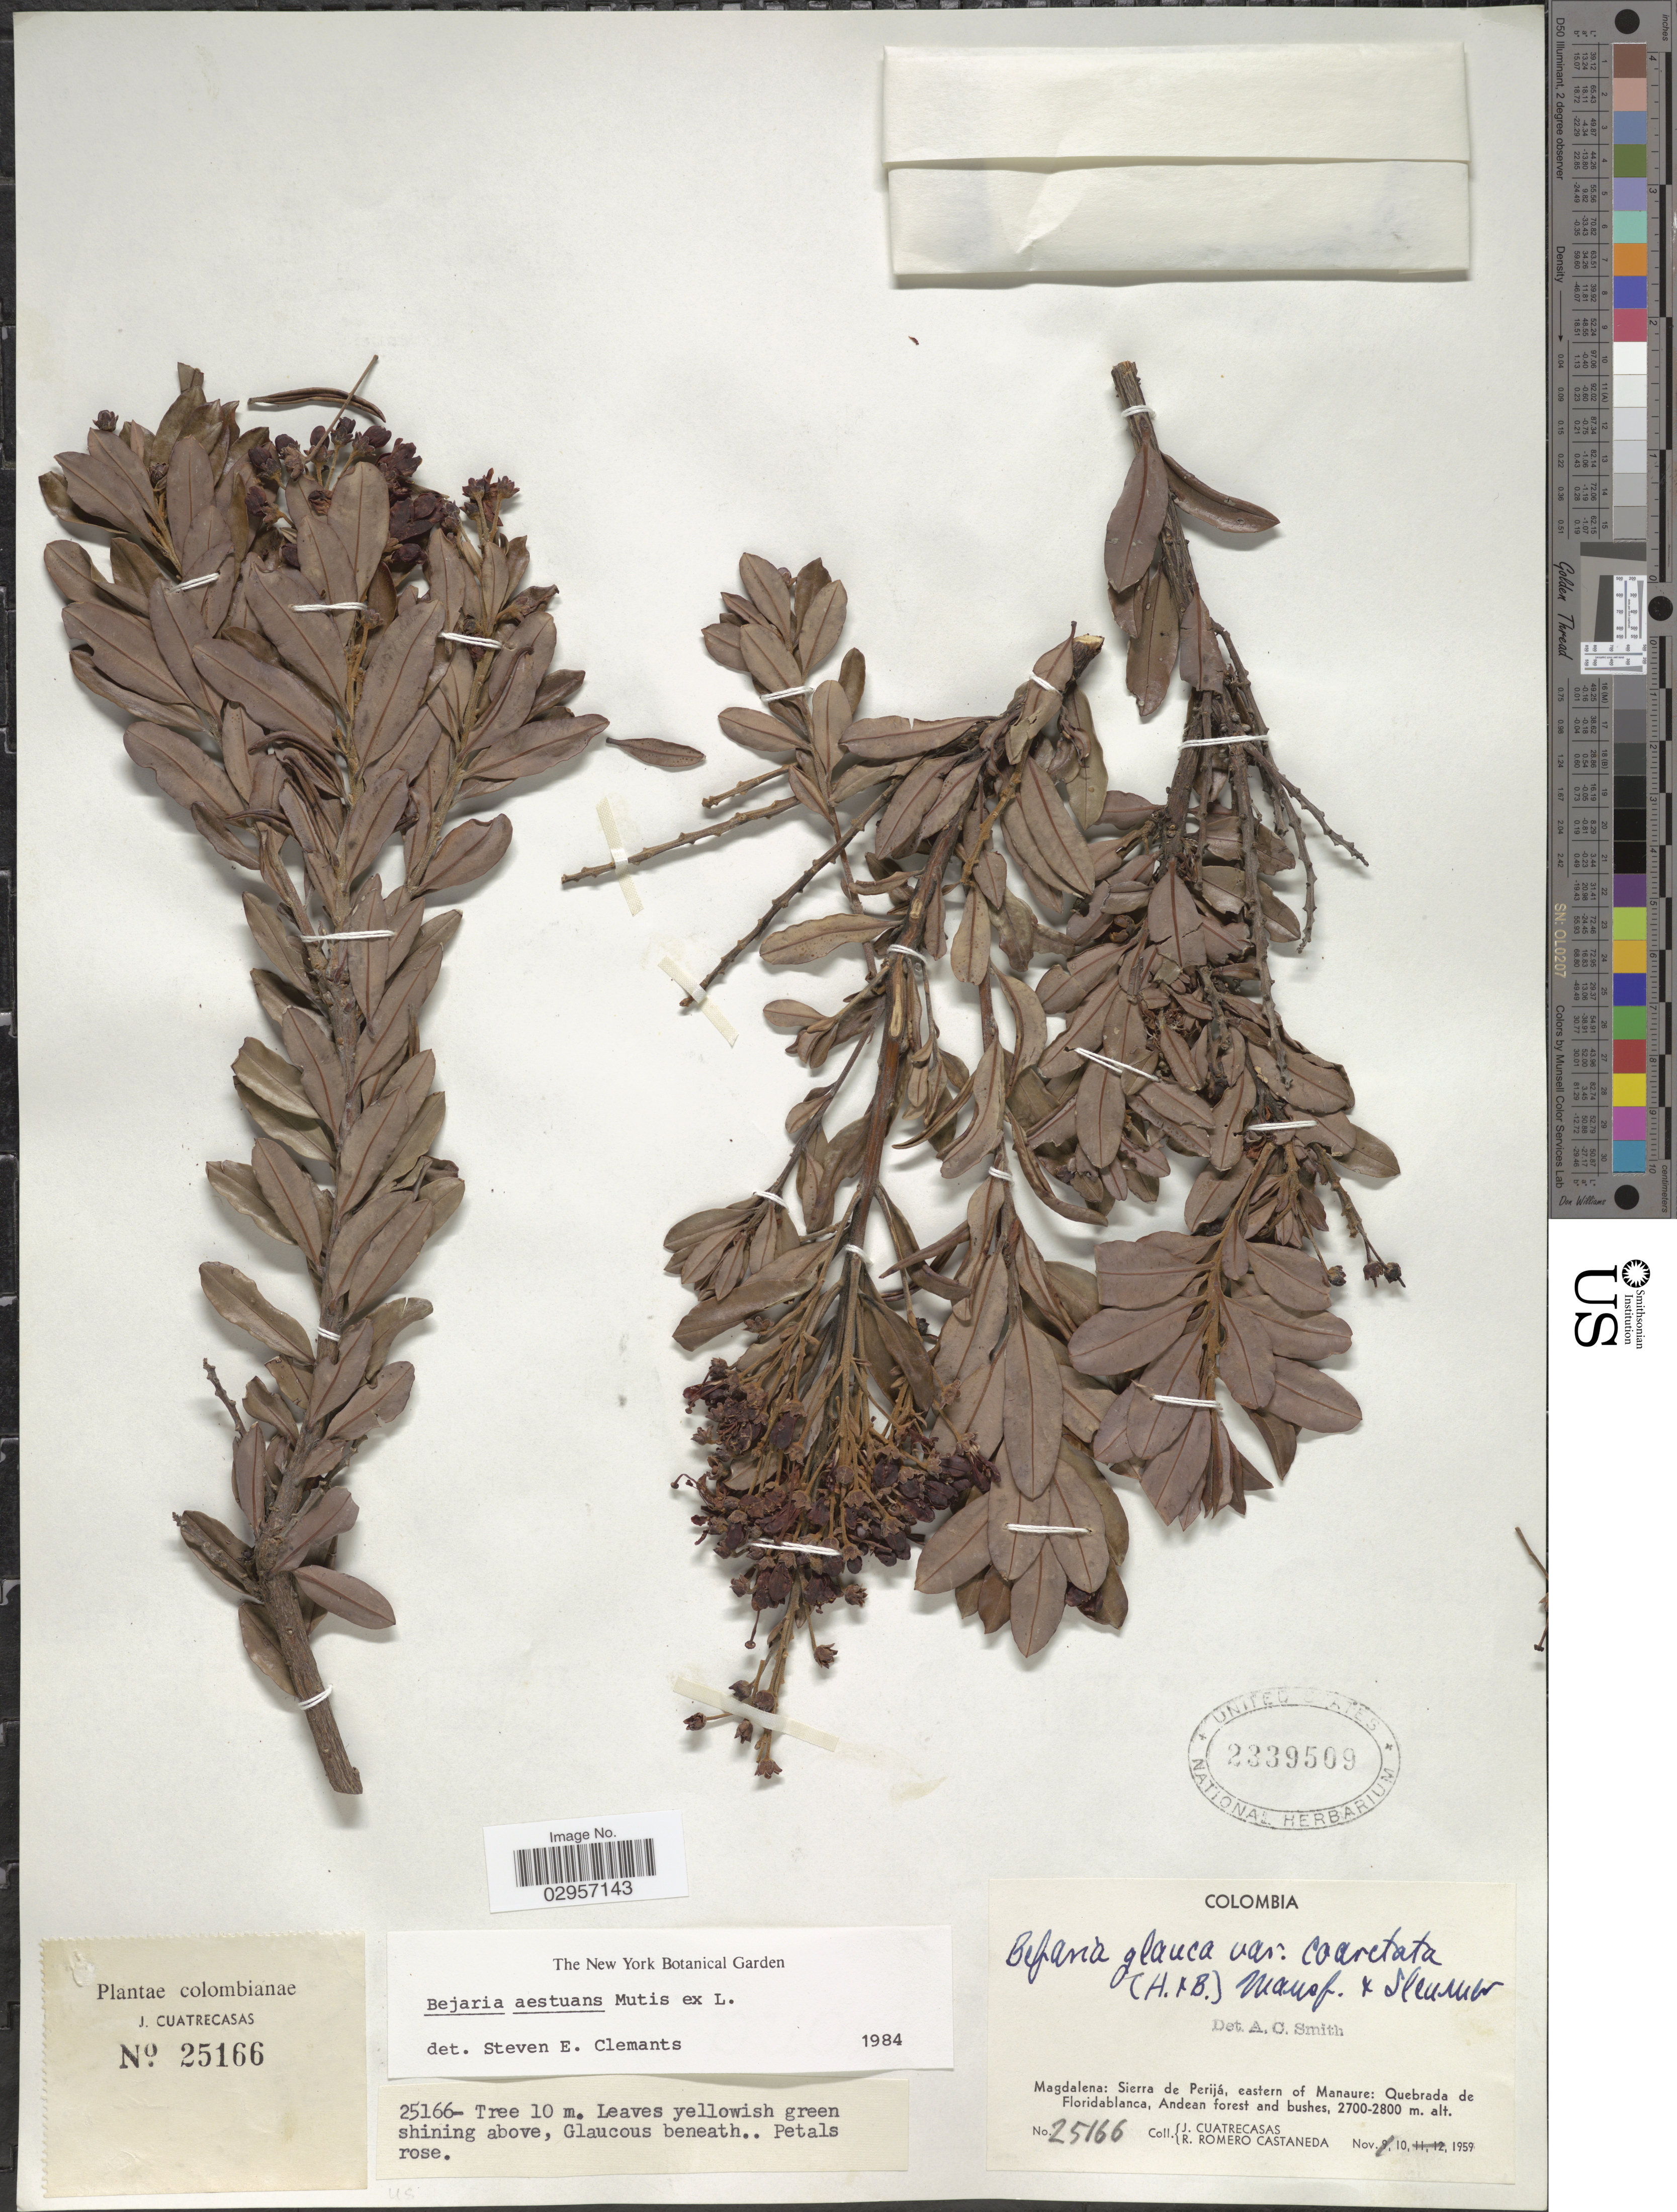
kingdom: Plantae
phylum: Tracheophyta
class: Magnoliopsida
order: Ericales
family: Ericaceae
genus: Befaria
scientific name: Befaria aestuans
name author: Mutis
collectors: J. Cuatrecasas & R. Romero Castañeda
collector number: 25166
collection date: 1959-11-10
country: Colombia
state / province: Magdalena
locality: Magdalna: Sierra de Perijá, eastern of Manaure: Quebrada de Floridablanca, Andean forest and bushes.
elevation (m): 2700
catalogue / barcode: US 2339509